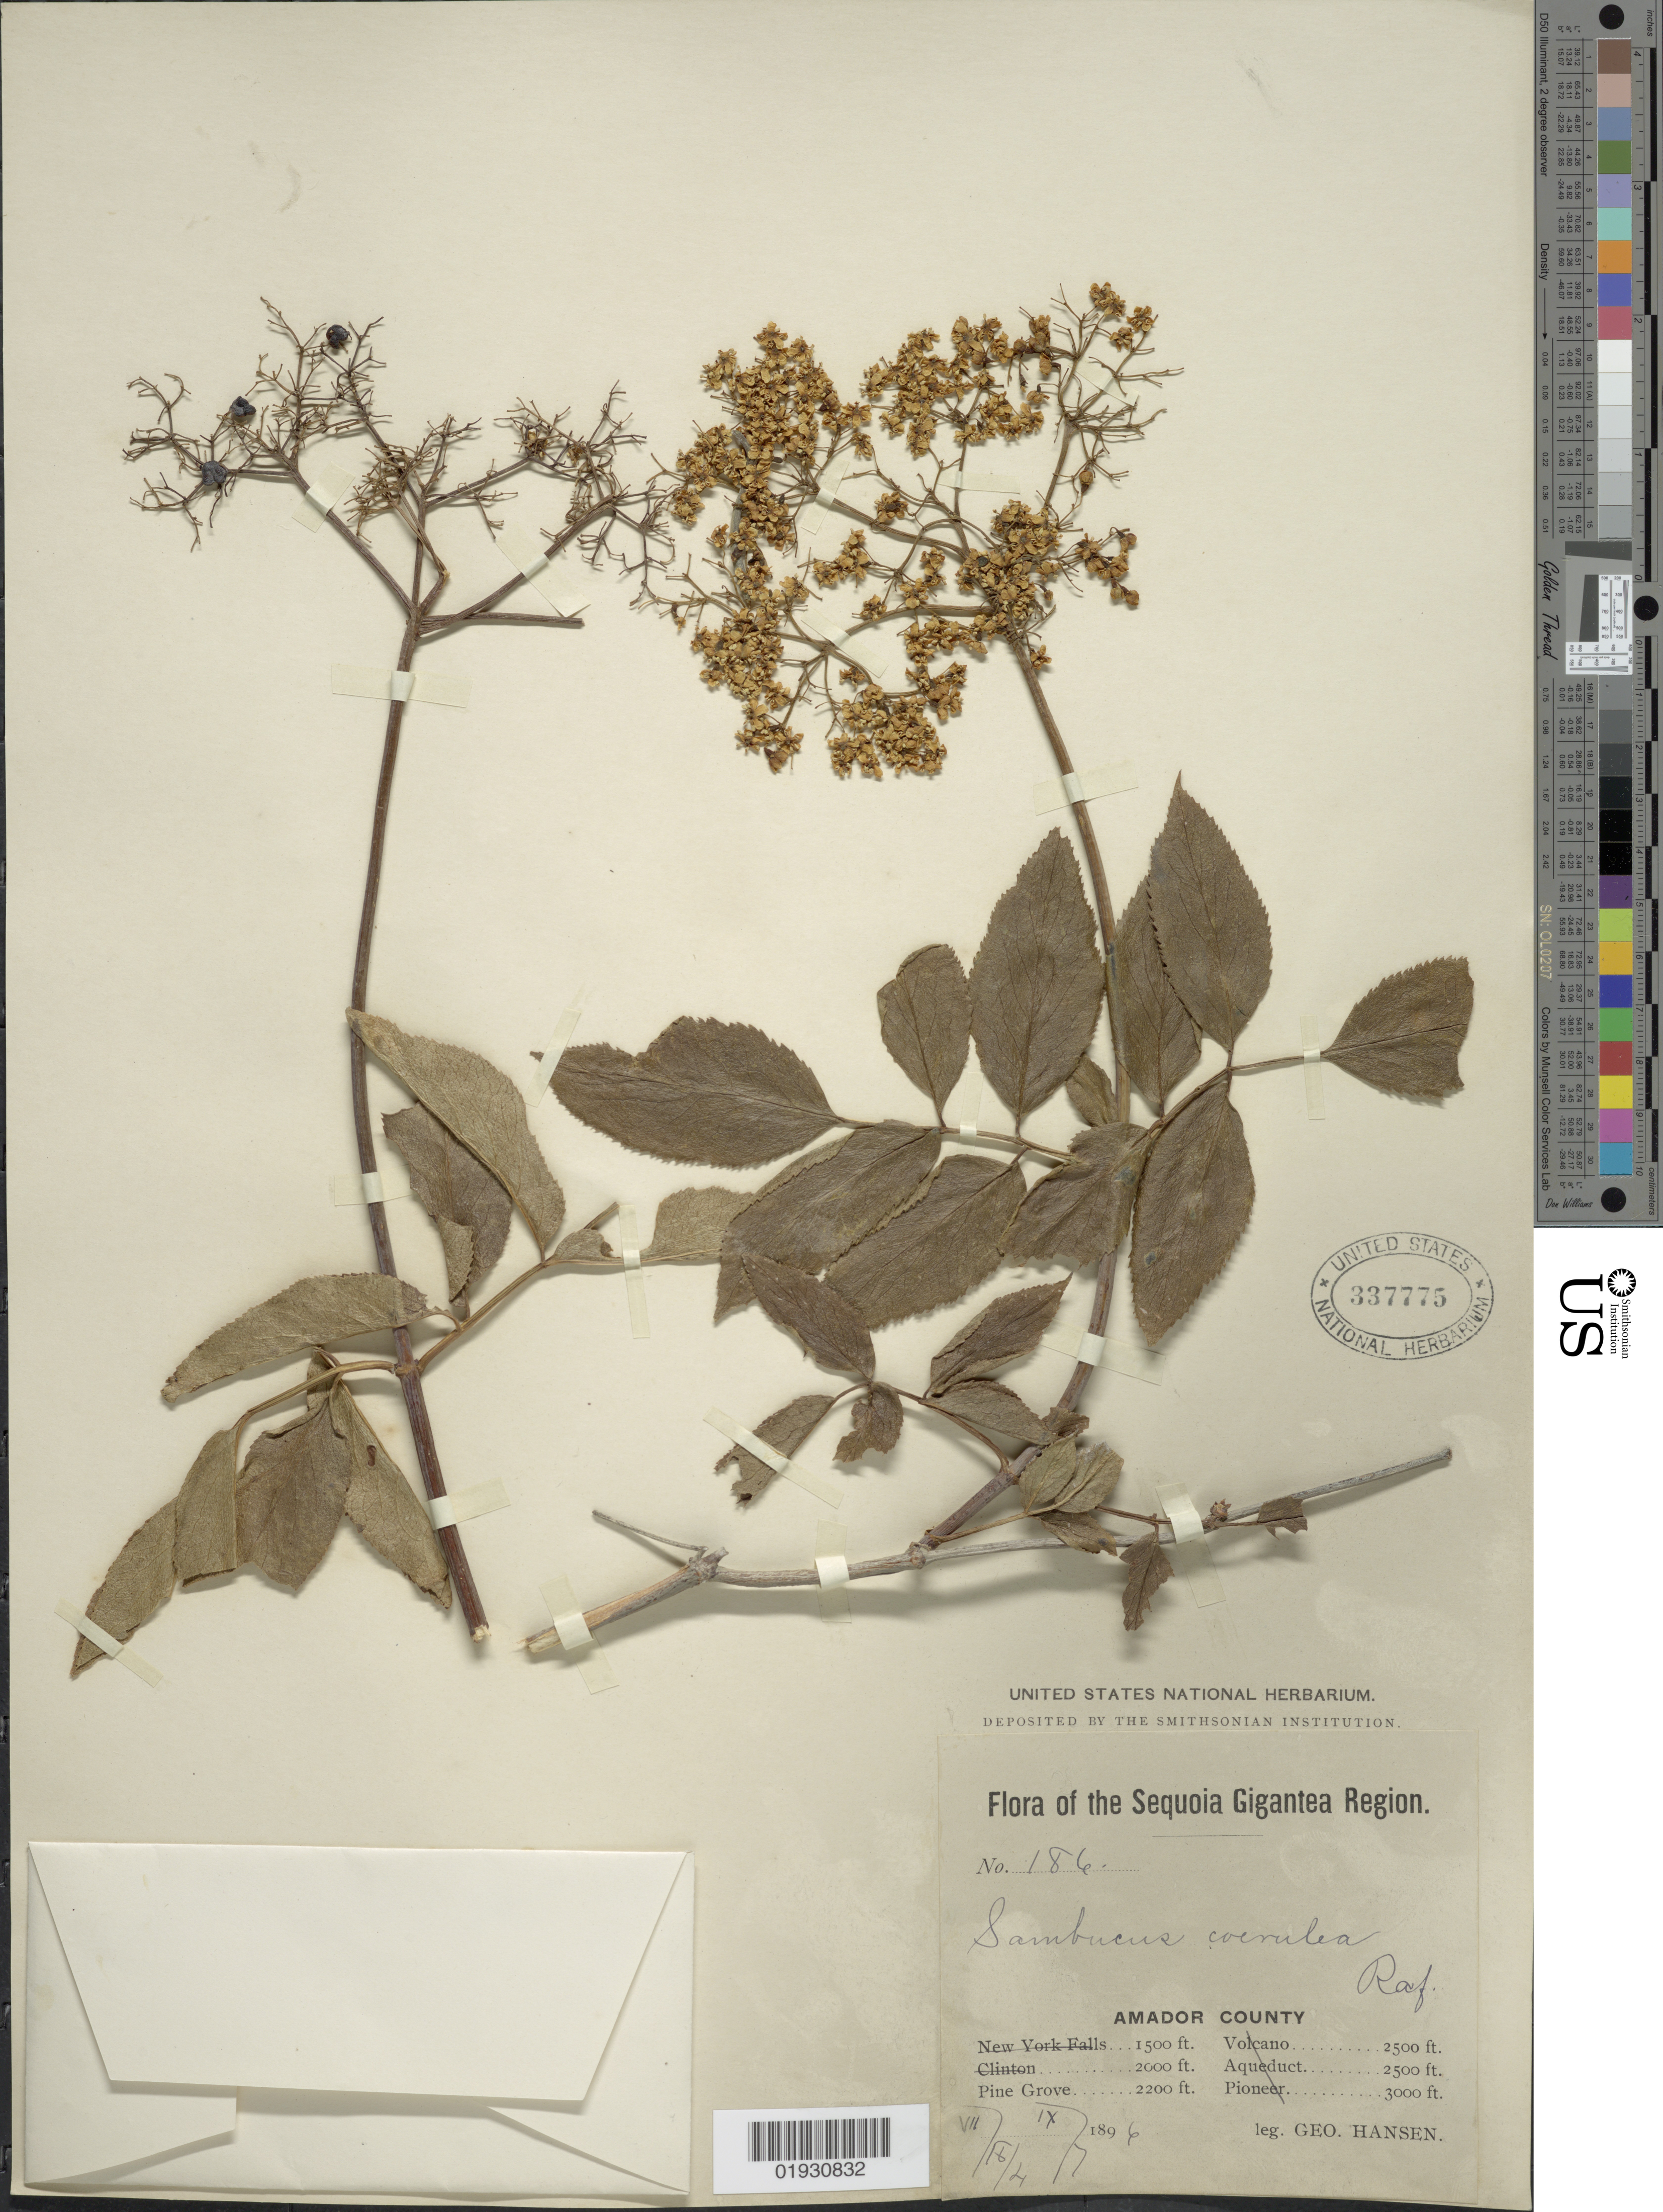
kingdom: Plantae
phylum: Tracheophyta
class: Magnoliopsida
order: Dipsacales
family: Viburnaceae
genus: Sambucus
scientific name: Sambucus cerulea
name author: Raf.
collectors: G. Hansen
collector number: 186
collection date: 1896-07-04/1896-09-07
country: United States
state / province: California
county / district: Amador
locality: Sequoia Gigantea Region. Amador County. Pine Grove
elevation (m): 671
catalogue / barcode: US 337775